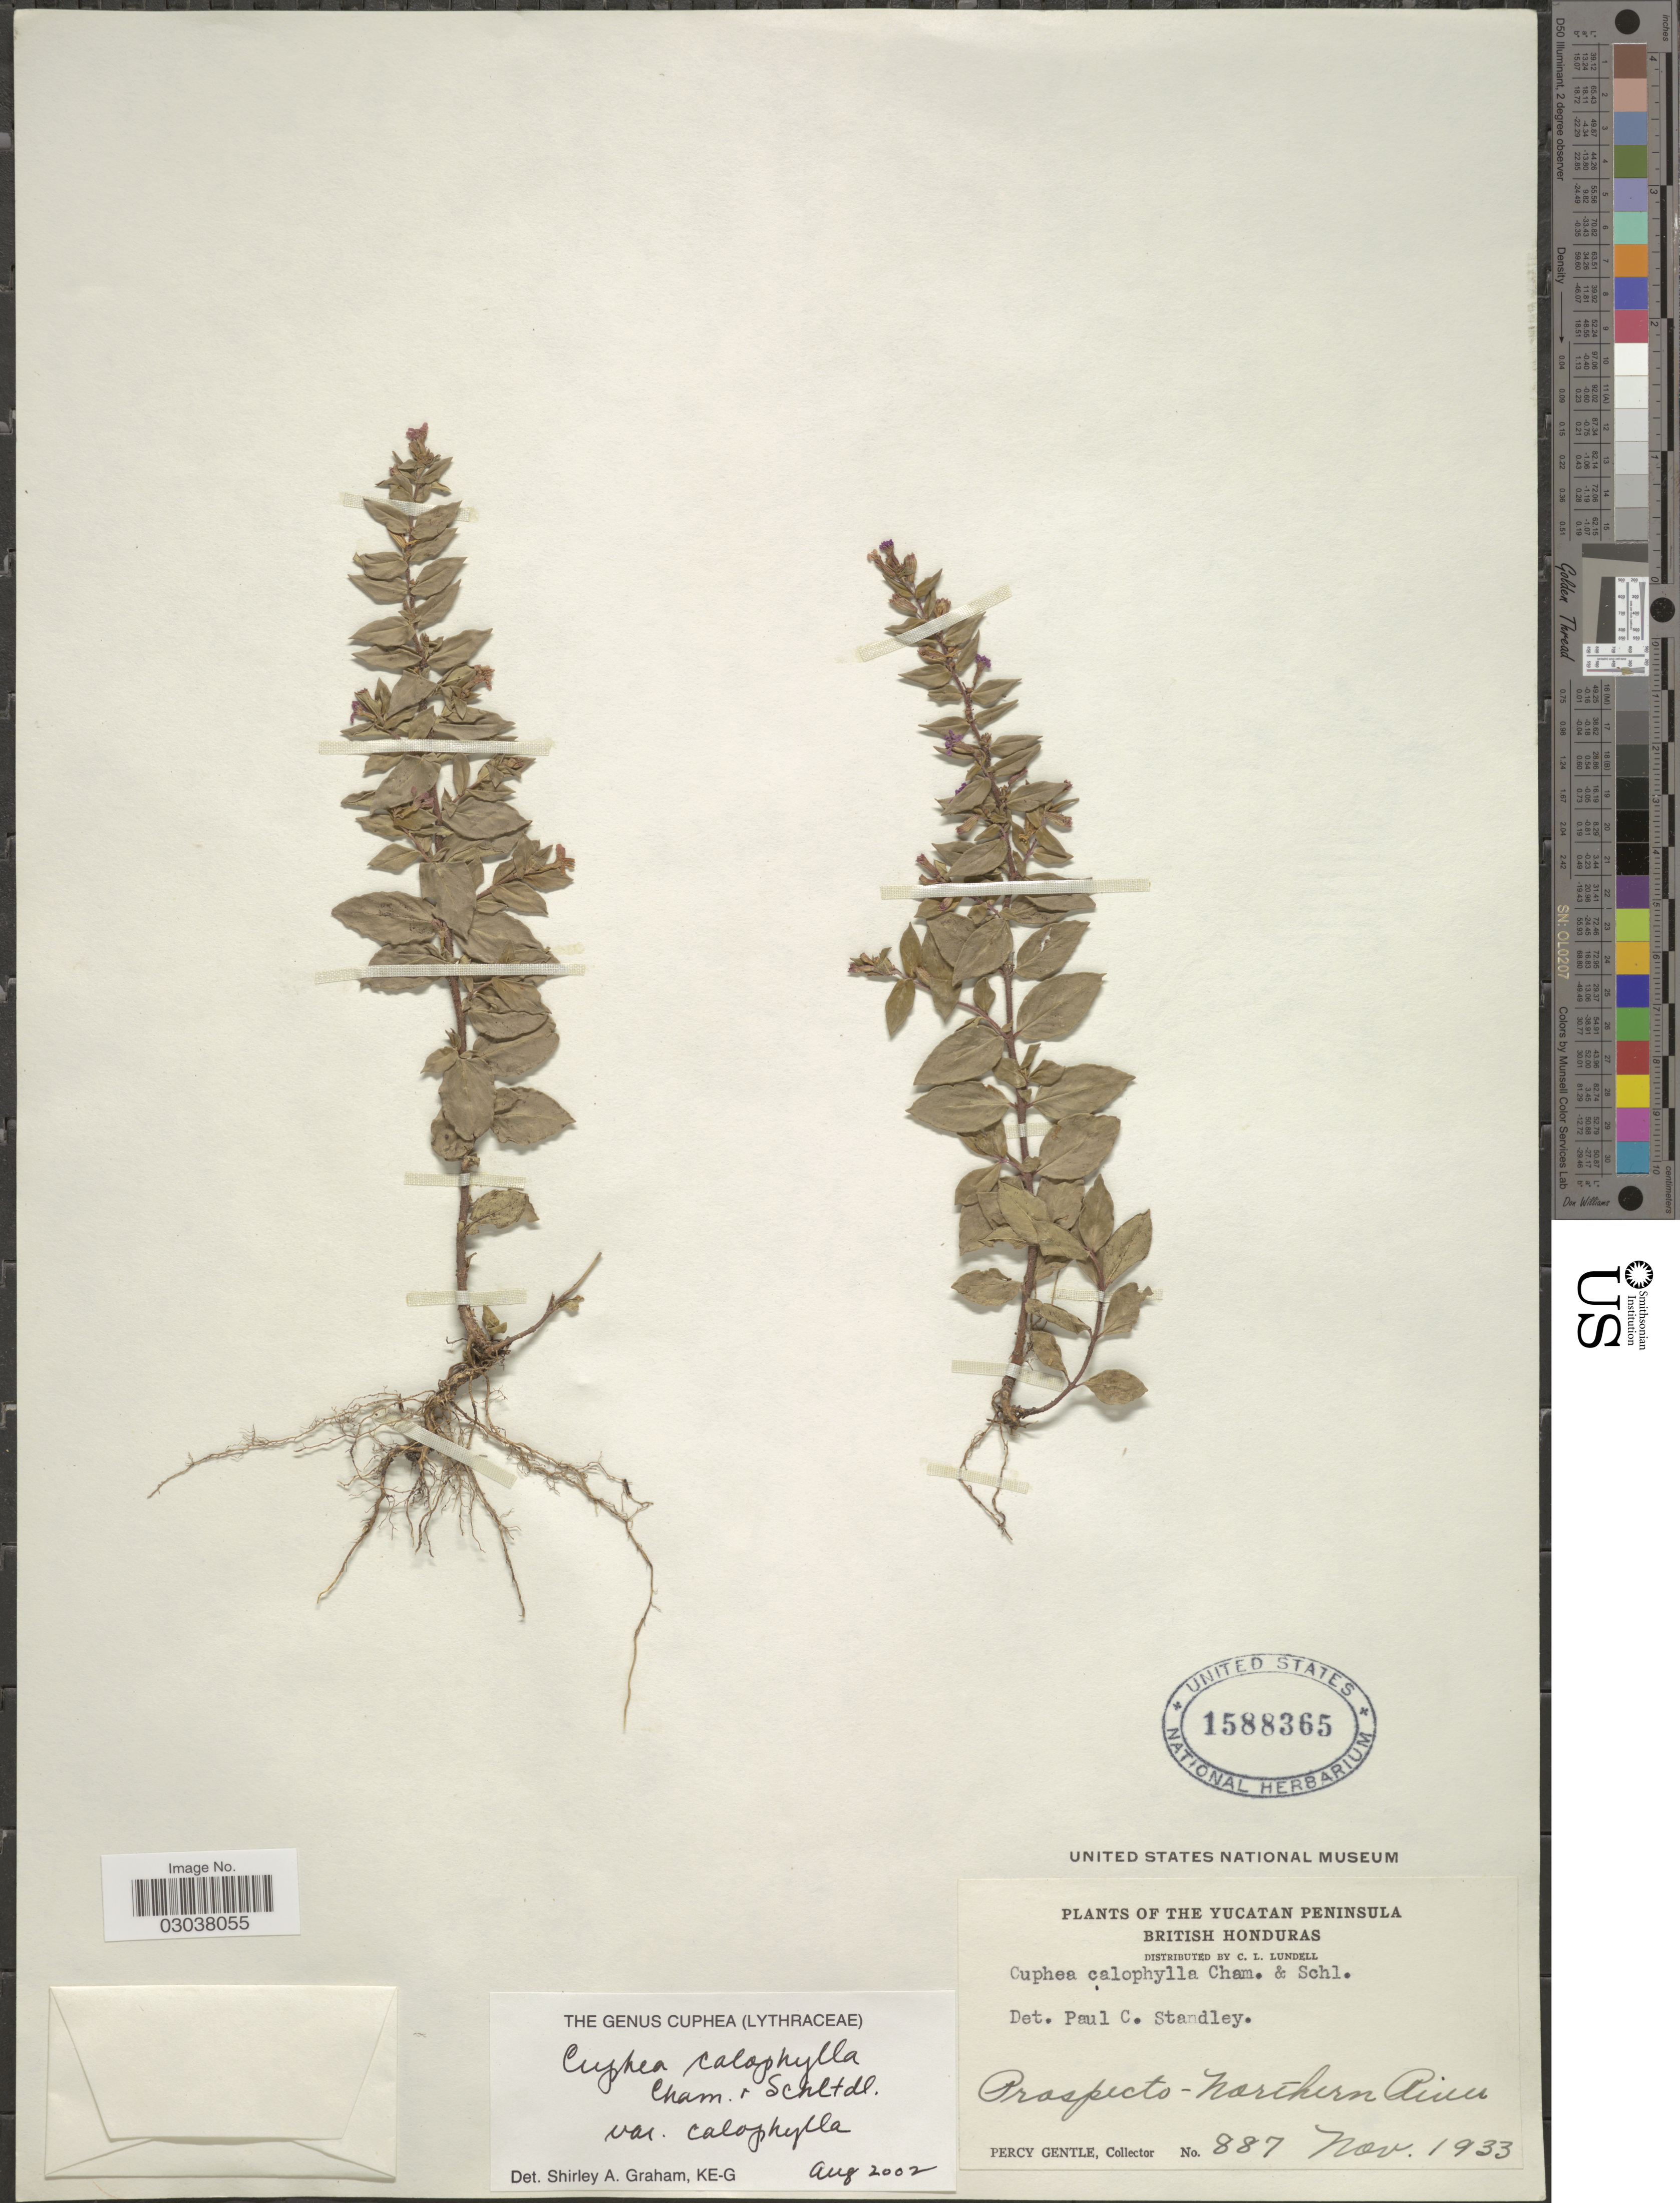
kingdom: Plantae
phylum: Tracheophyta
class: Magnoliopsida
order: Myrtales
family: Lythraceae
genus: Cuphea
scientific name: Cuphea calophylla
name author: Cham. & Schltdl.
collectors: P. H. Gentle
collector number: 887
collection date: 1933-11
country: Belize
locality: The Yucatan Peninsula. British Honduras. Prospecto-Northern River.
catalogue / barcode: US 1588365